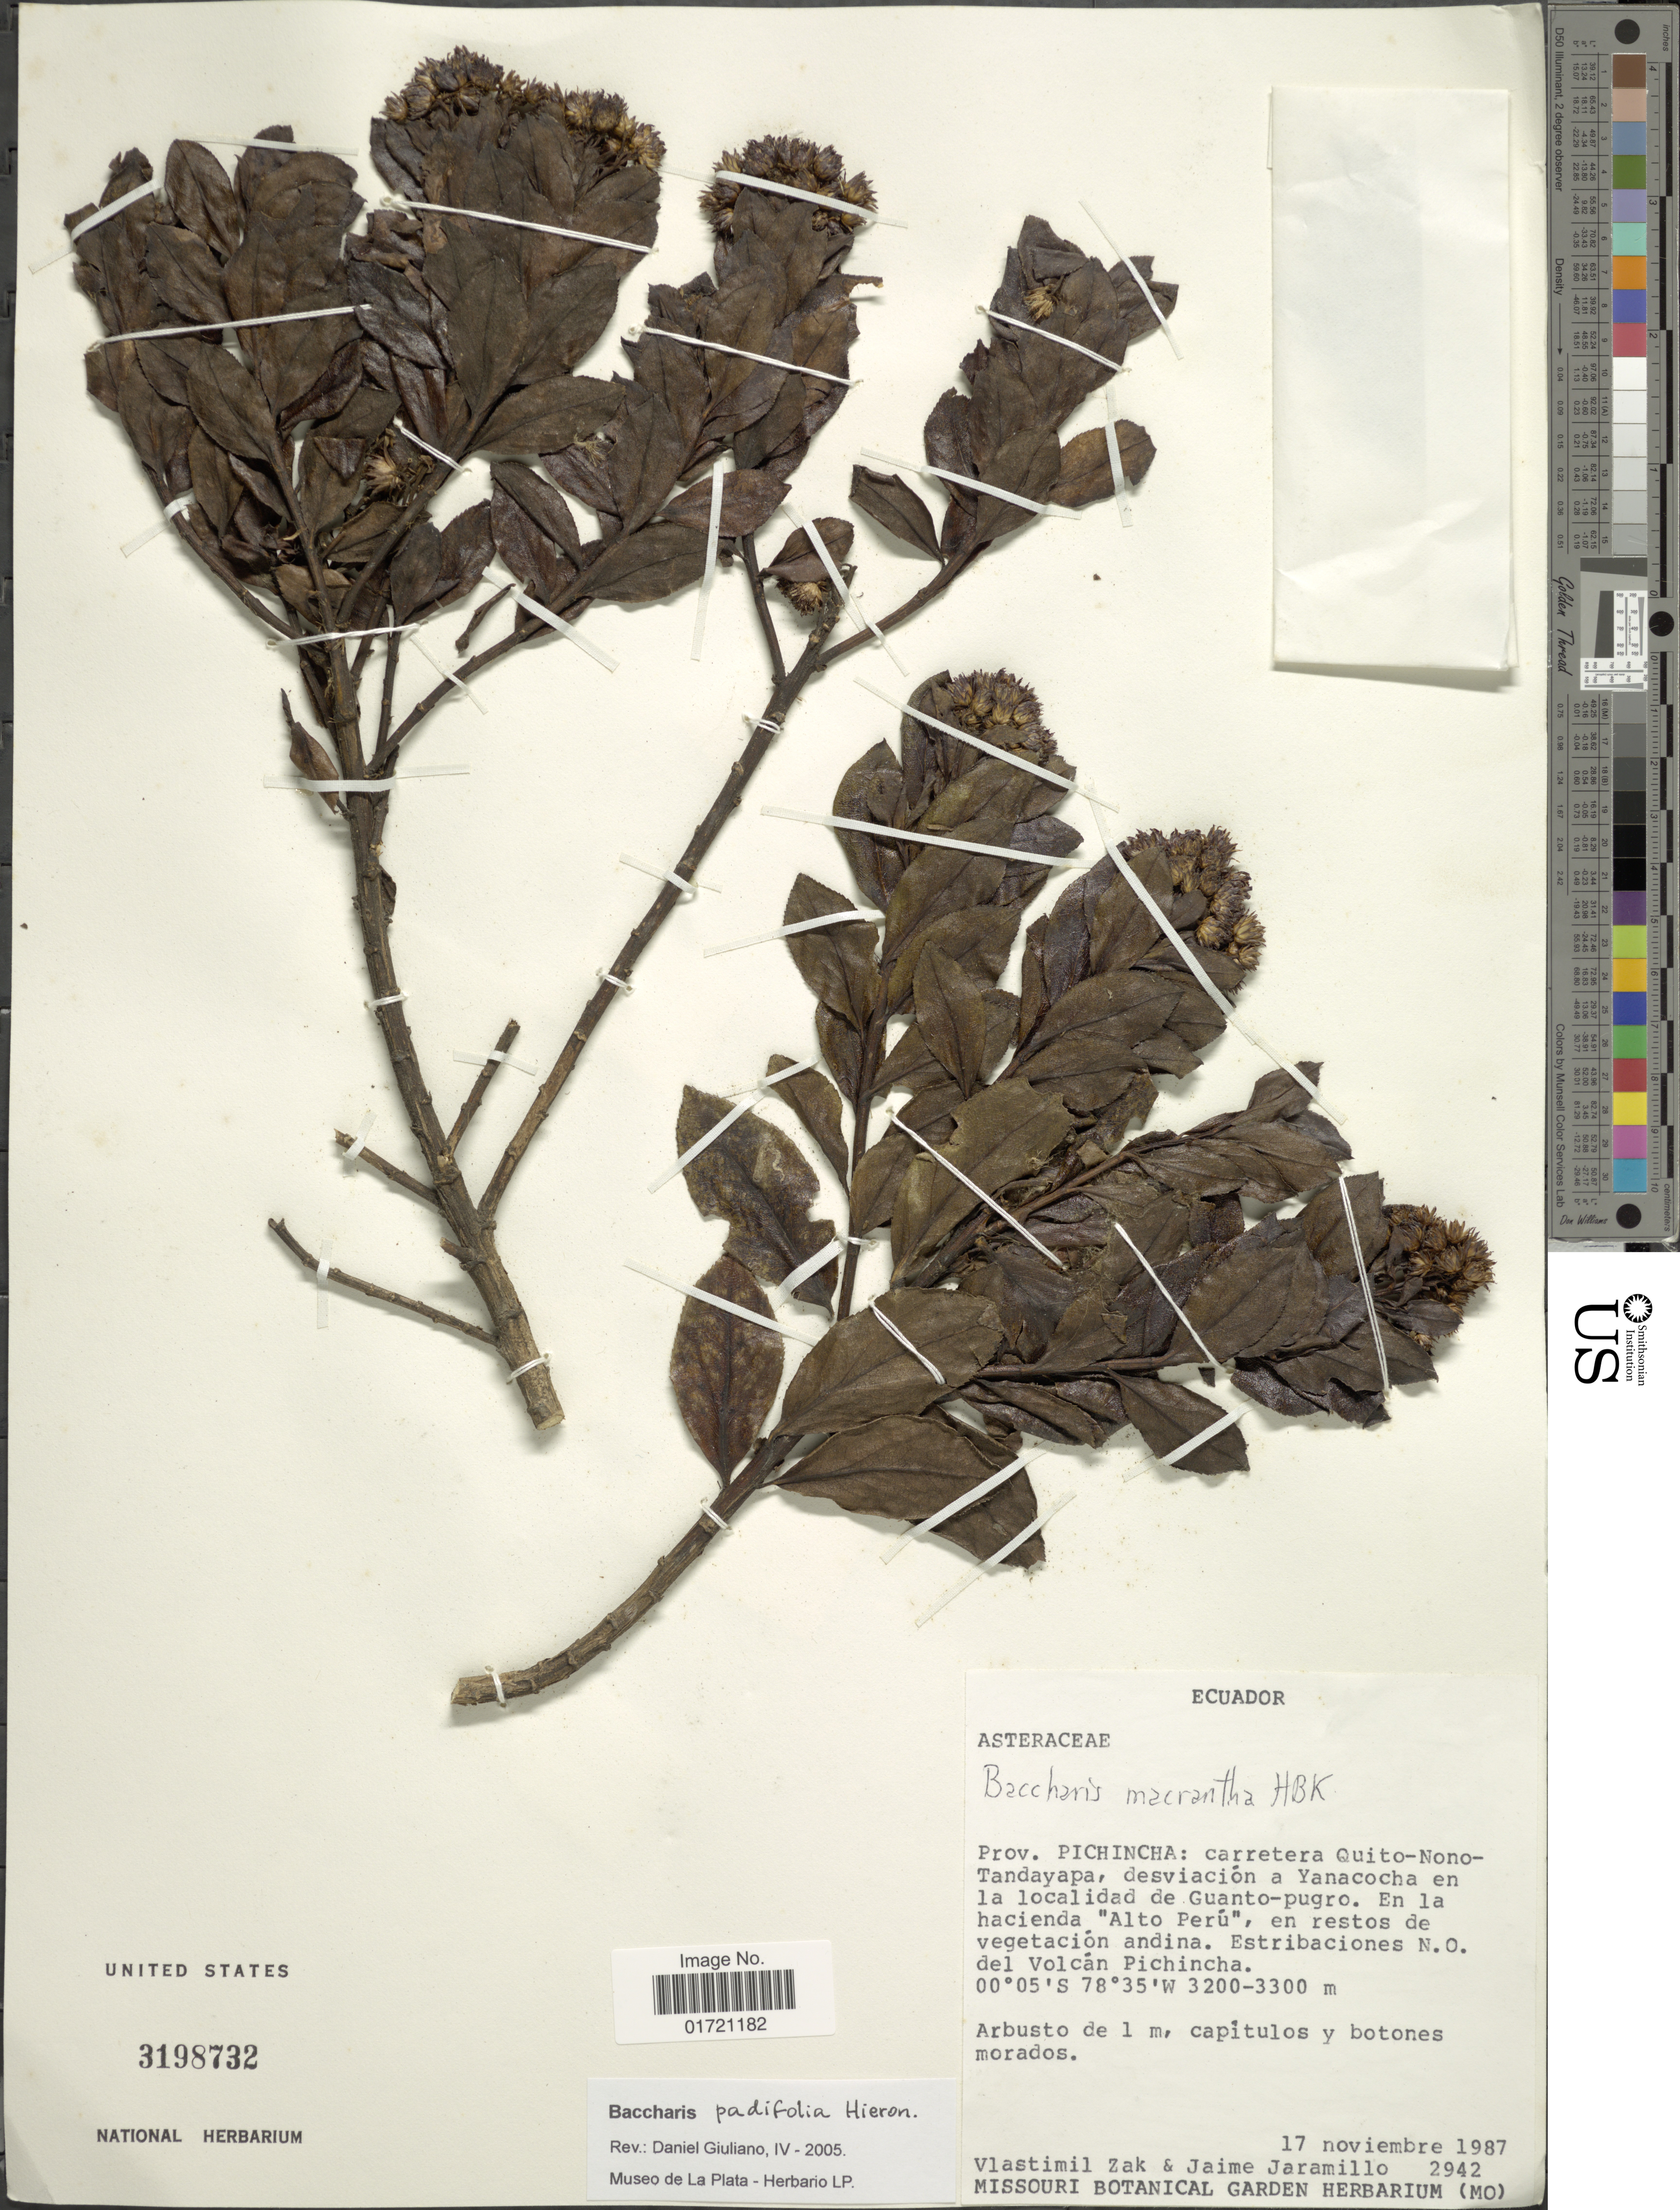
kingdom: Plantae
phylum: Tracheophyta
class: Magnoliopsida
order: Asterales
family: Asteraceae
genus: Baccharis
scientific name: Baccharis padifolia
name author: Hieron.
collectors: V. Zak & J. Jaramillo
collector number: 2942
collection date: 1987-11-17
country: Ecuador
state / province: Pichincha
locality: Prov. Pichincha: carretera Quito-Nono-Tandayapa, desviación a Yanacocha en la localidad de Guanto-pugro. En la hacienda "Alto Perú", en restos de vegetación andina. Estribaciones N.O. del Volcán Pichincha.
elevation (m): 3200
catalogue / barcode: US 3198732